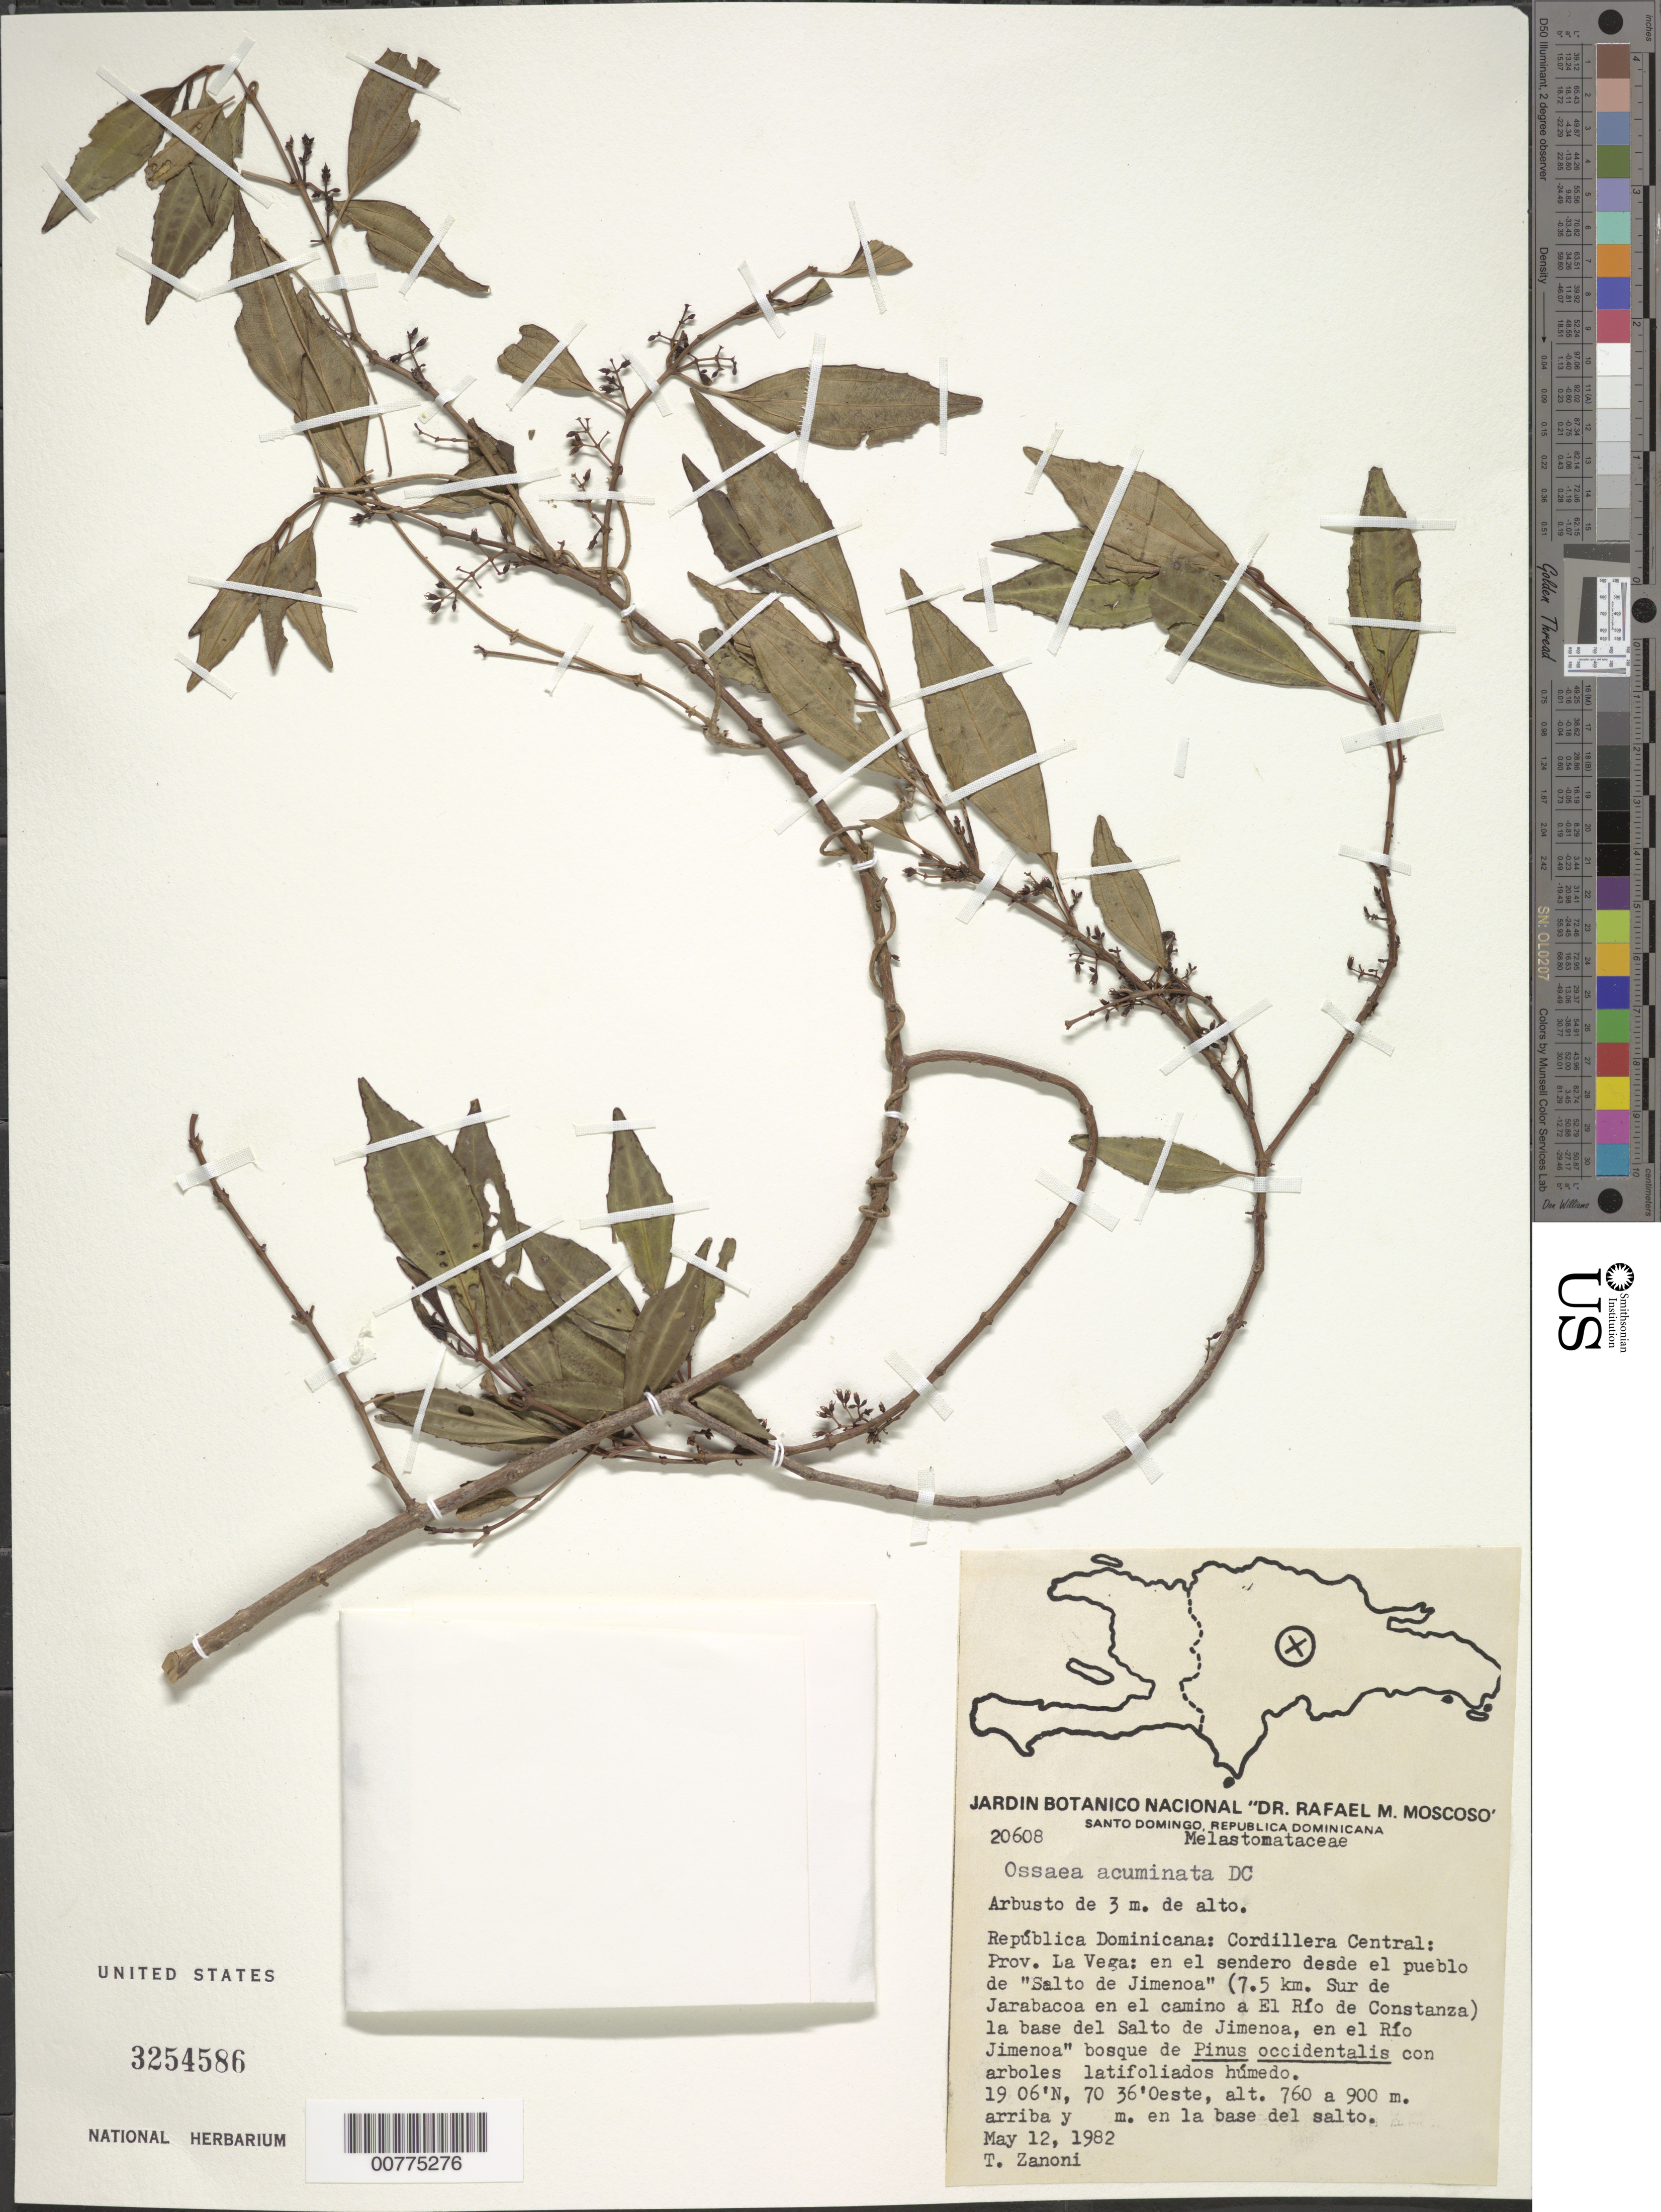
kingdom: Plantae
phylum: Tracheophyta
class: Magnoliopsida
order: Myrtales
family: Melastomataceae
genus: Mecranium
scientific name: Mecranium acuminatum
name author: (DC.) Skean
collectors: T. A. Zanoni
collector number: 20608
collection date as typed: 12 May 1982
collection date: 1982-05-12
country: Dominican Republic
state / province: La Vega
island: Hispaniola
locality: Cordillera Central, path from "Salto de Jimenoa" town (7.5 km S of Jarabacoa in road to El Río of Constanza) base of Salto de Jimenoa, in Jimenoa River.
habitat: Pinus occidentalis forest with humid broadleaf trees.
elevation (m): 760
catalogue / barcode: US 3254586